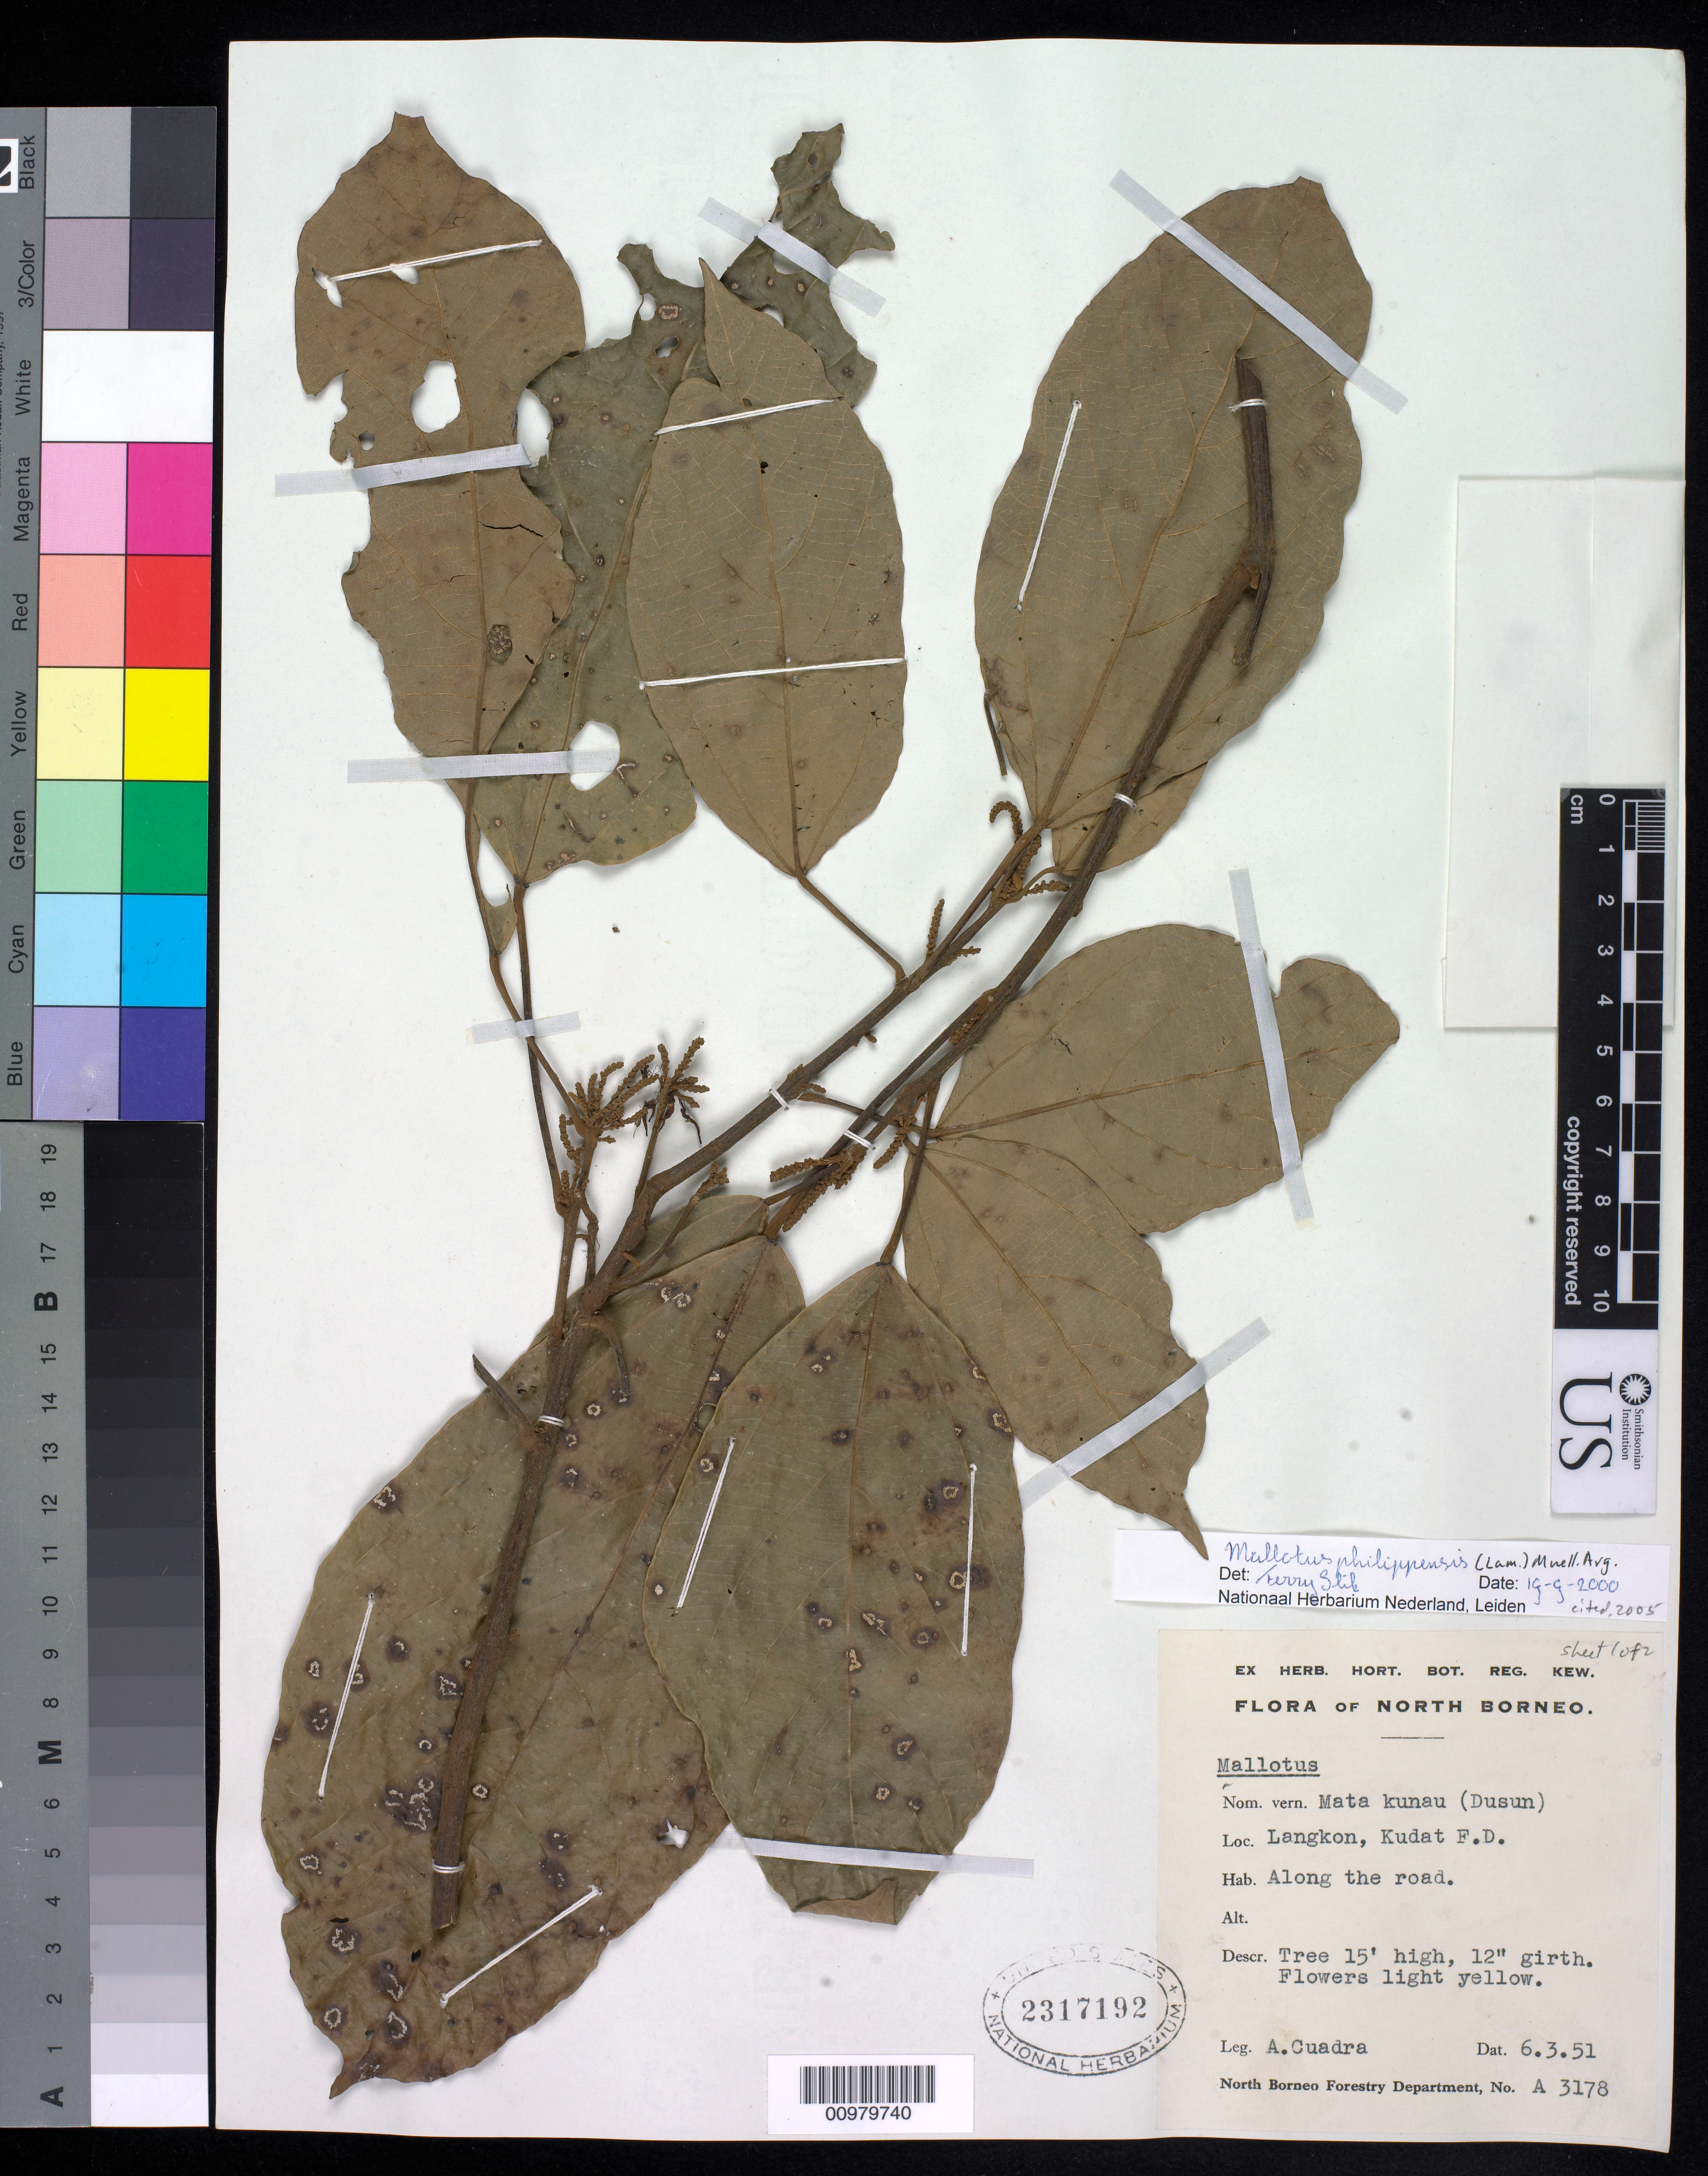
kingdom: Plantae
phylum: Tracheophyta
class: Magnoliopsida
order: Malpighiales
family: Euphorbiaceae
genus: Mallotus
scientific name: Mallotus philippensis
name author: (Lam.) Müll. Arg.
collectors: A. Cuadra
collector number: A 3178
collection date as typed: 06 Mar 1951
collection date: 1951-03-06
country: Malaysia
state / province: Sabah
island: Borneo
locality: Langkon, Kudat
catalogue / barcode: US 2317192